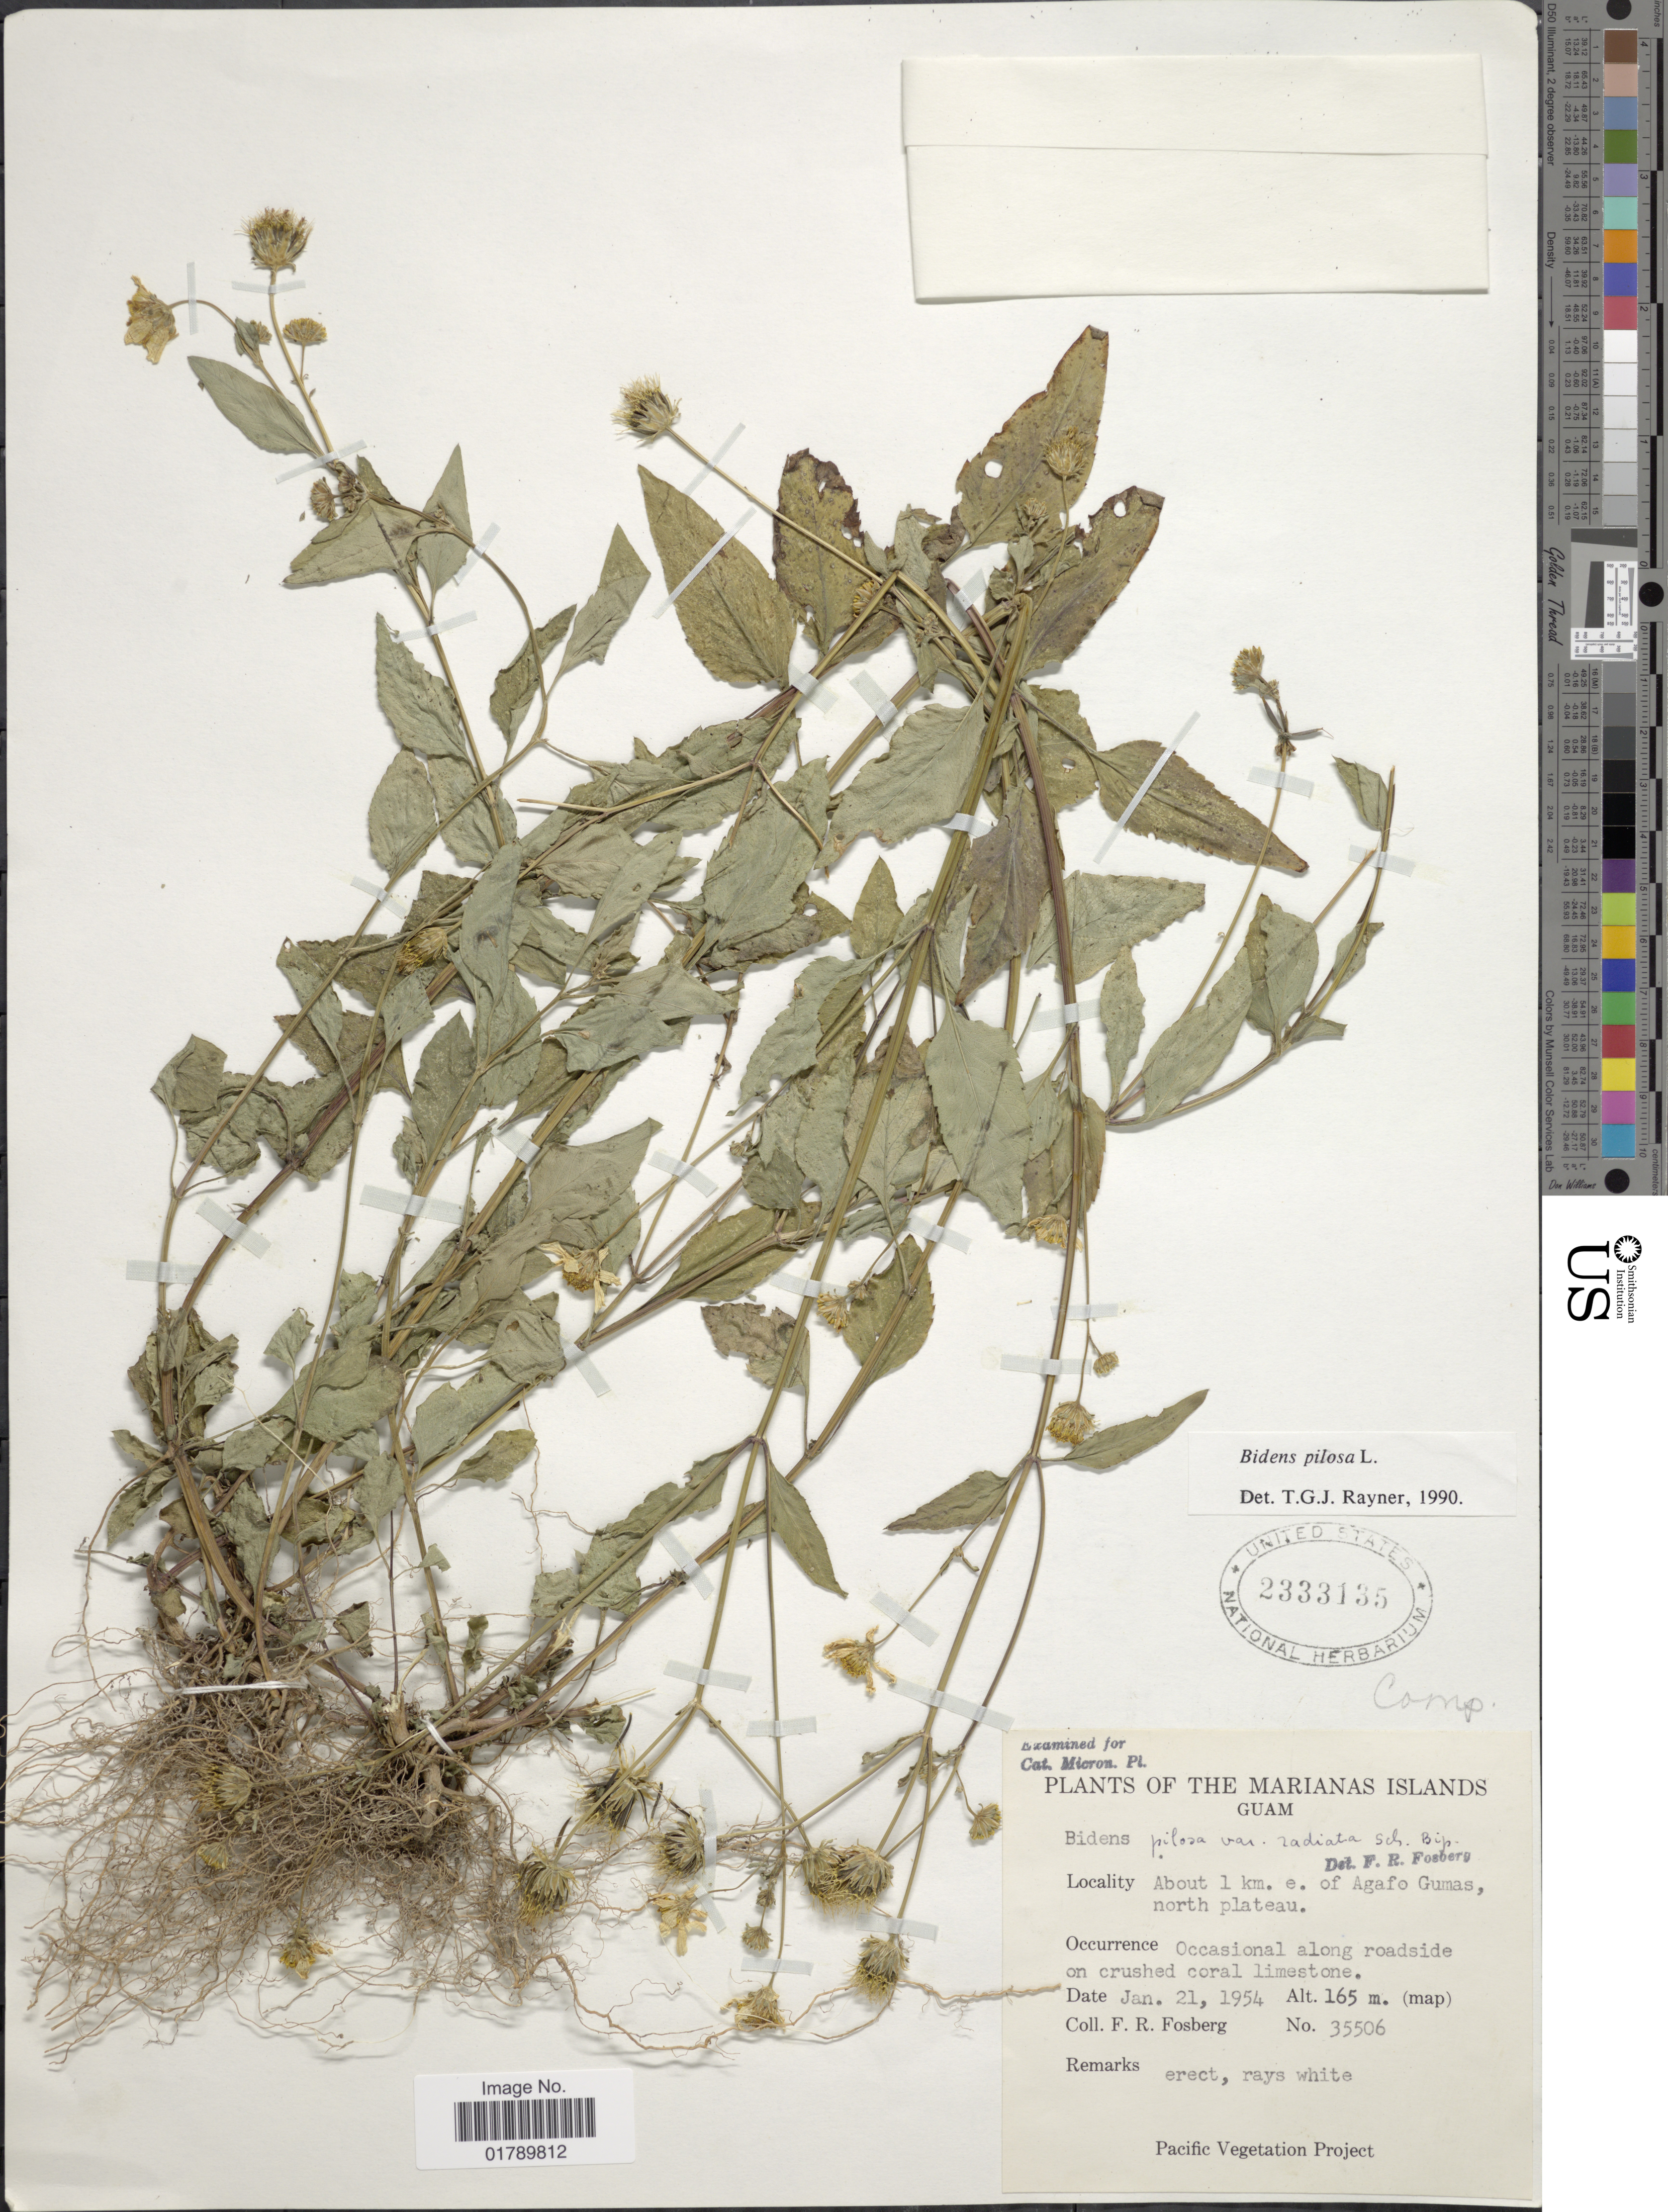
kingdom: Plantae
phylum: Tracheophyta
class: Magnoliopsida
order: Asterales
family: Asteraceae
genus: Bidens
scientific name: Bidens pilosa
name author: L.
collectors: F. R. Fosberg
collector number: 35506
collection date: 1954-01-21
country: Guam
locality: About 1 km. e. of Agafo Gumas, north plateau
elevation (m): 165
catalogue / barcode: US 2333135